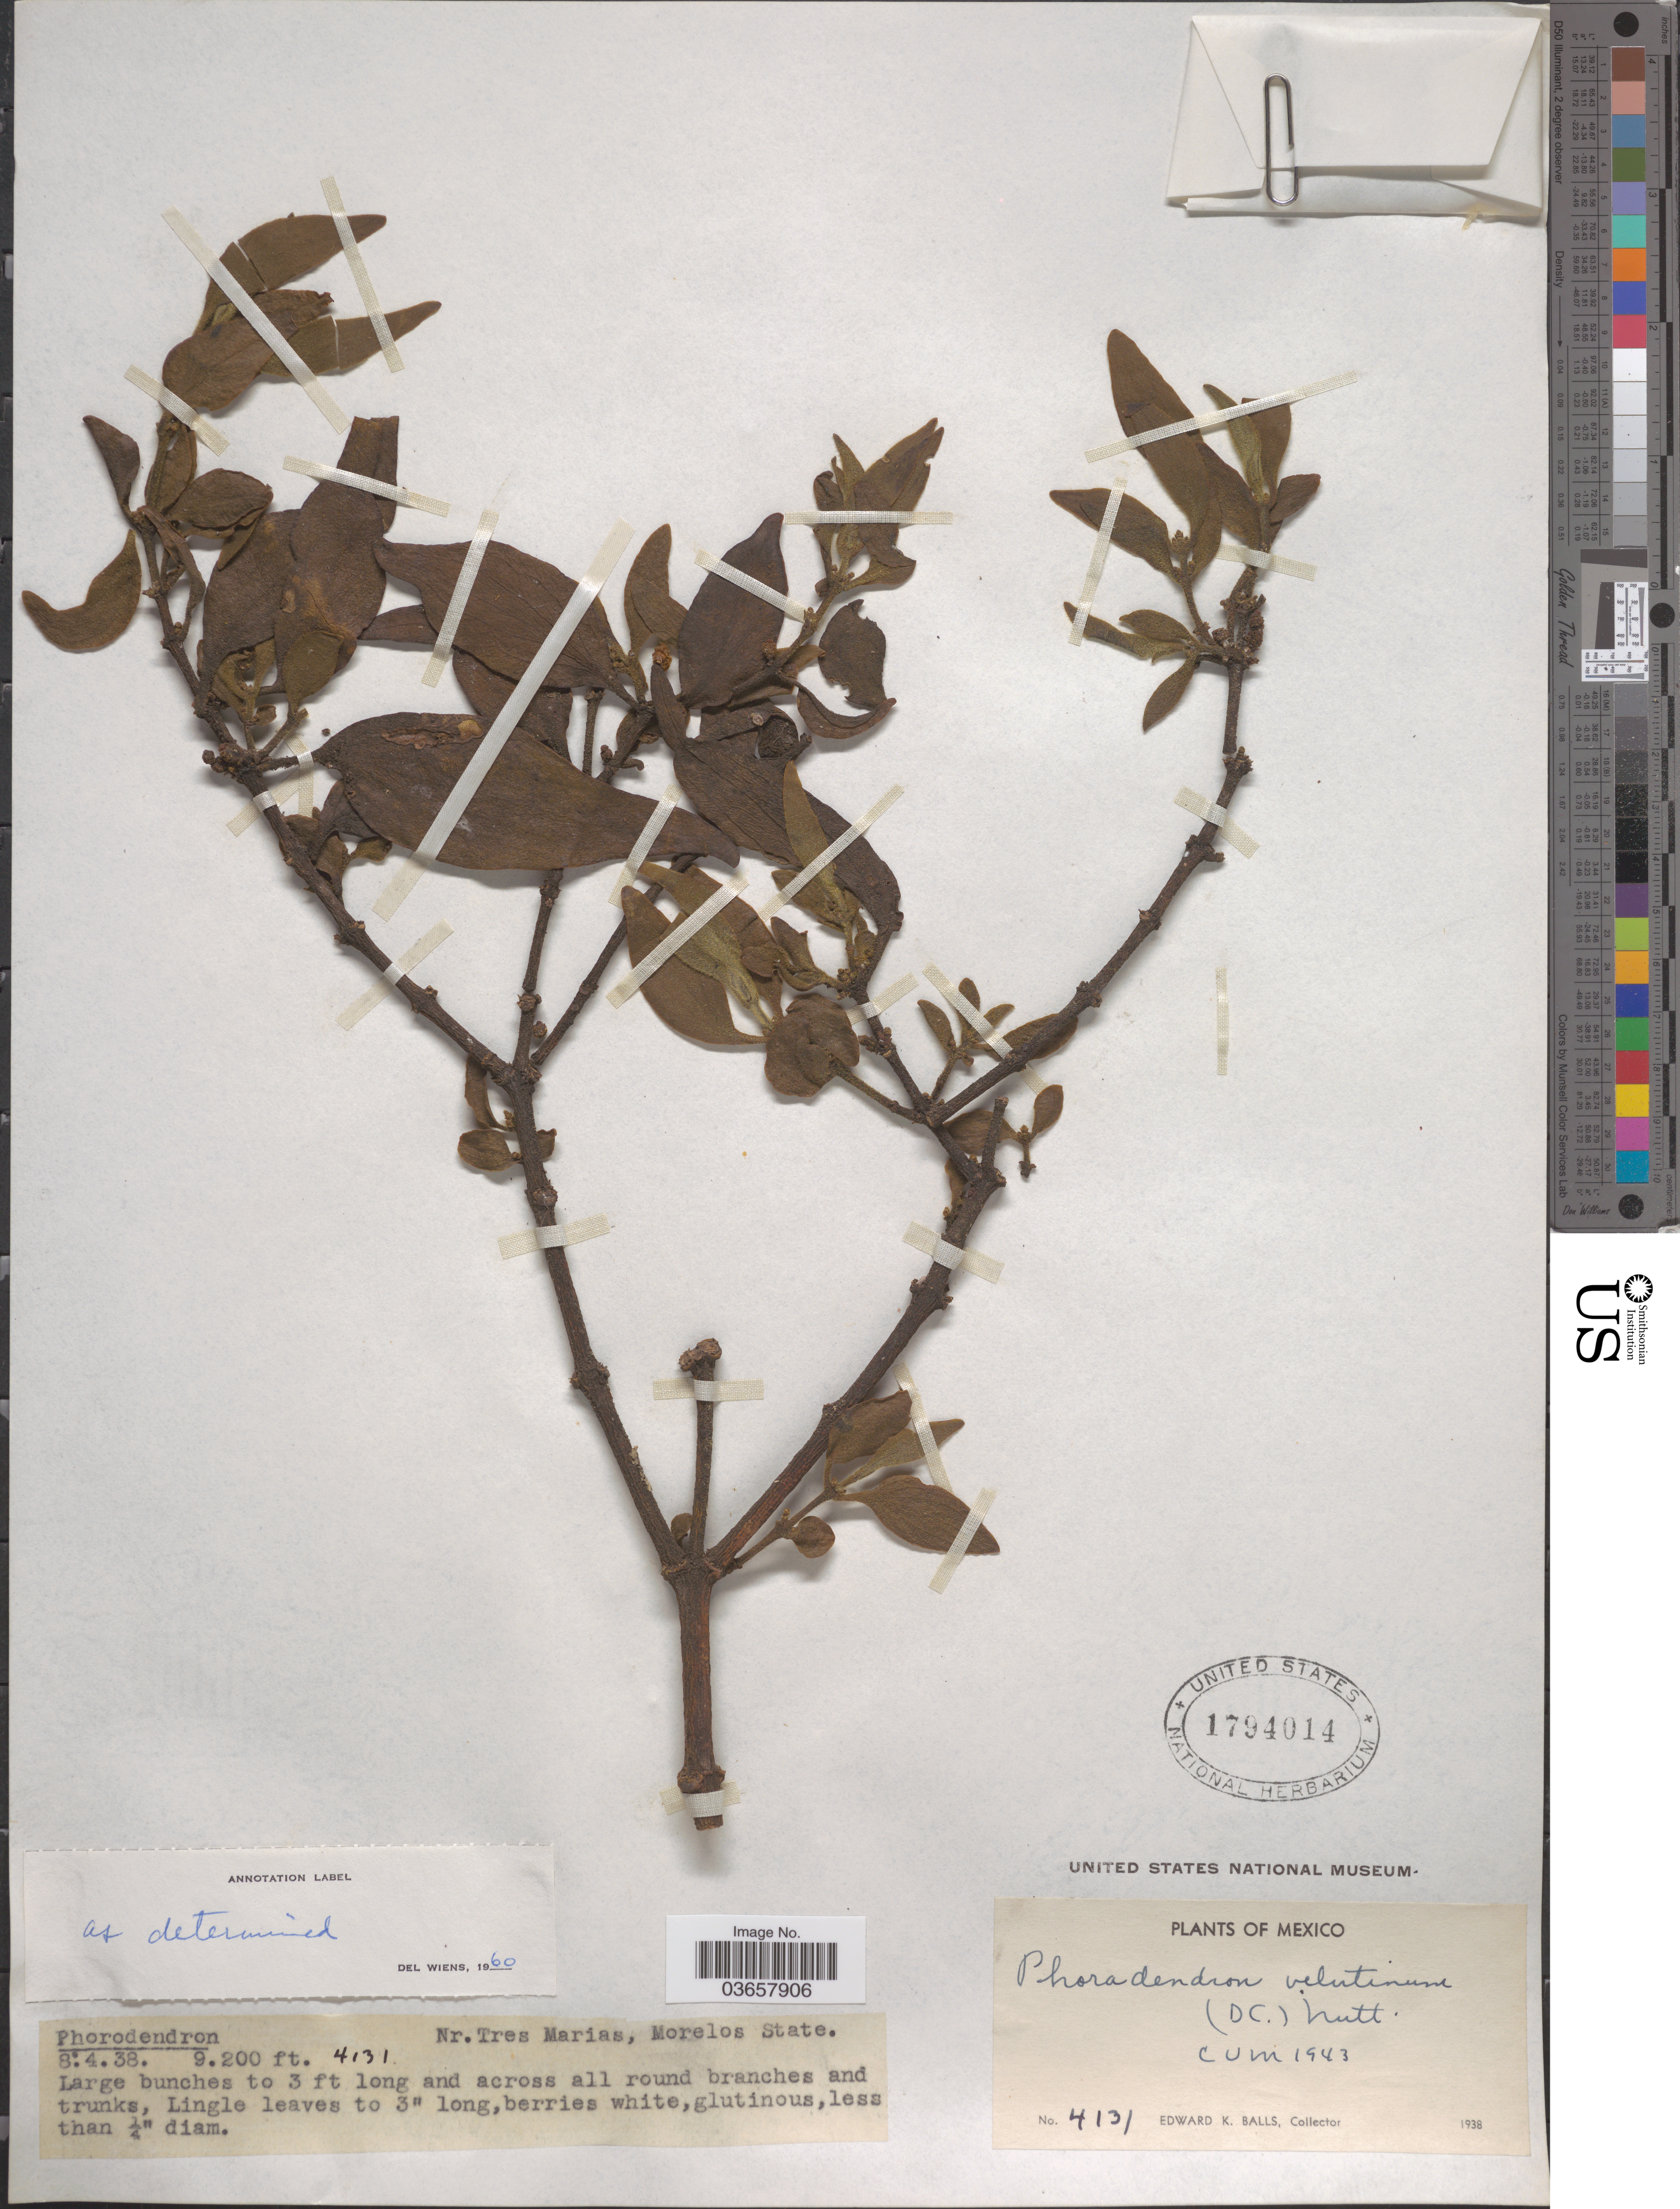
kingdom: Plantae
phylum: Tracheophyta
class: Magnoliopsida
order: Santalales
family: Viscaceae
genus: Phoradendron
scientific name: Phoradendron velutinum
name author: (DC.) Oliv.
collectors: E. K. Balls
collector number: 4131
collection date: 1938-04-08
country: Mexico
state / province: Morelos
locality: Nr. Tres Marias.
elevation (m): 2804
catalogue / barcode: US 1794014